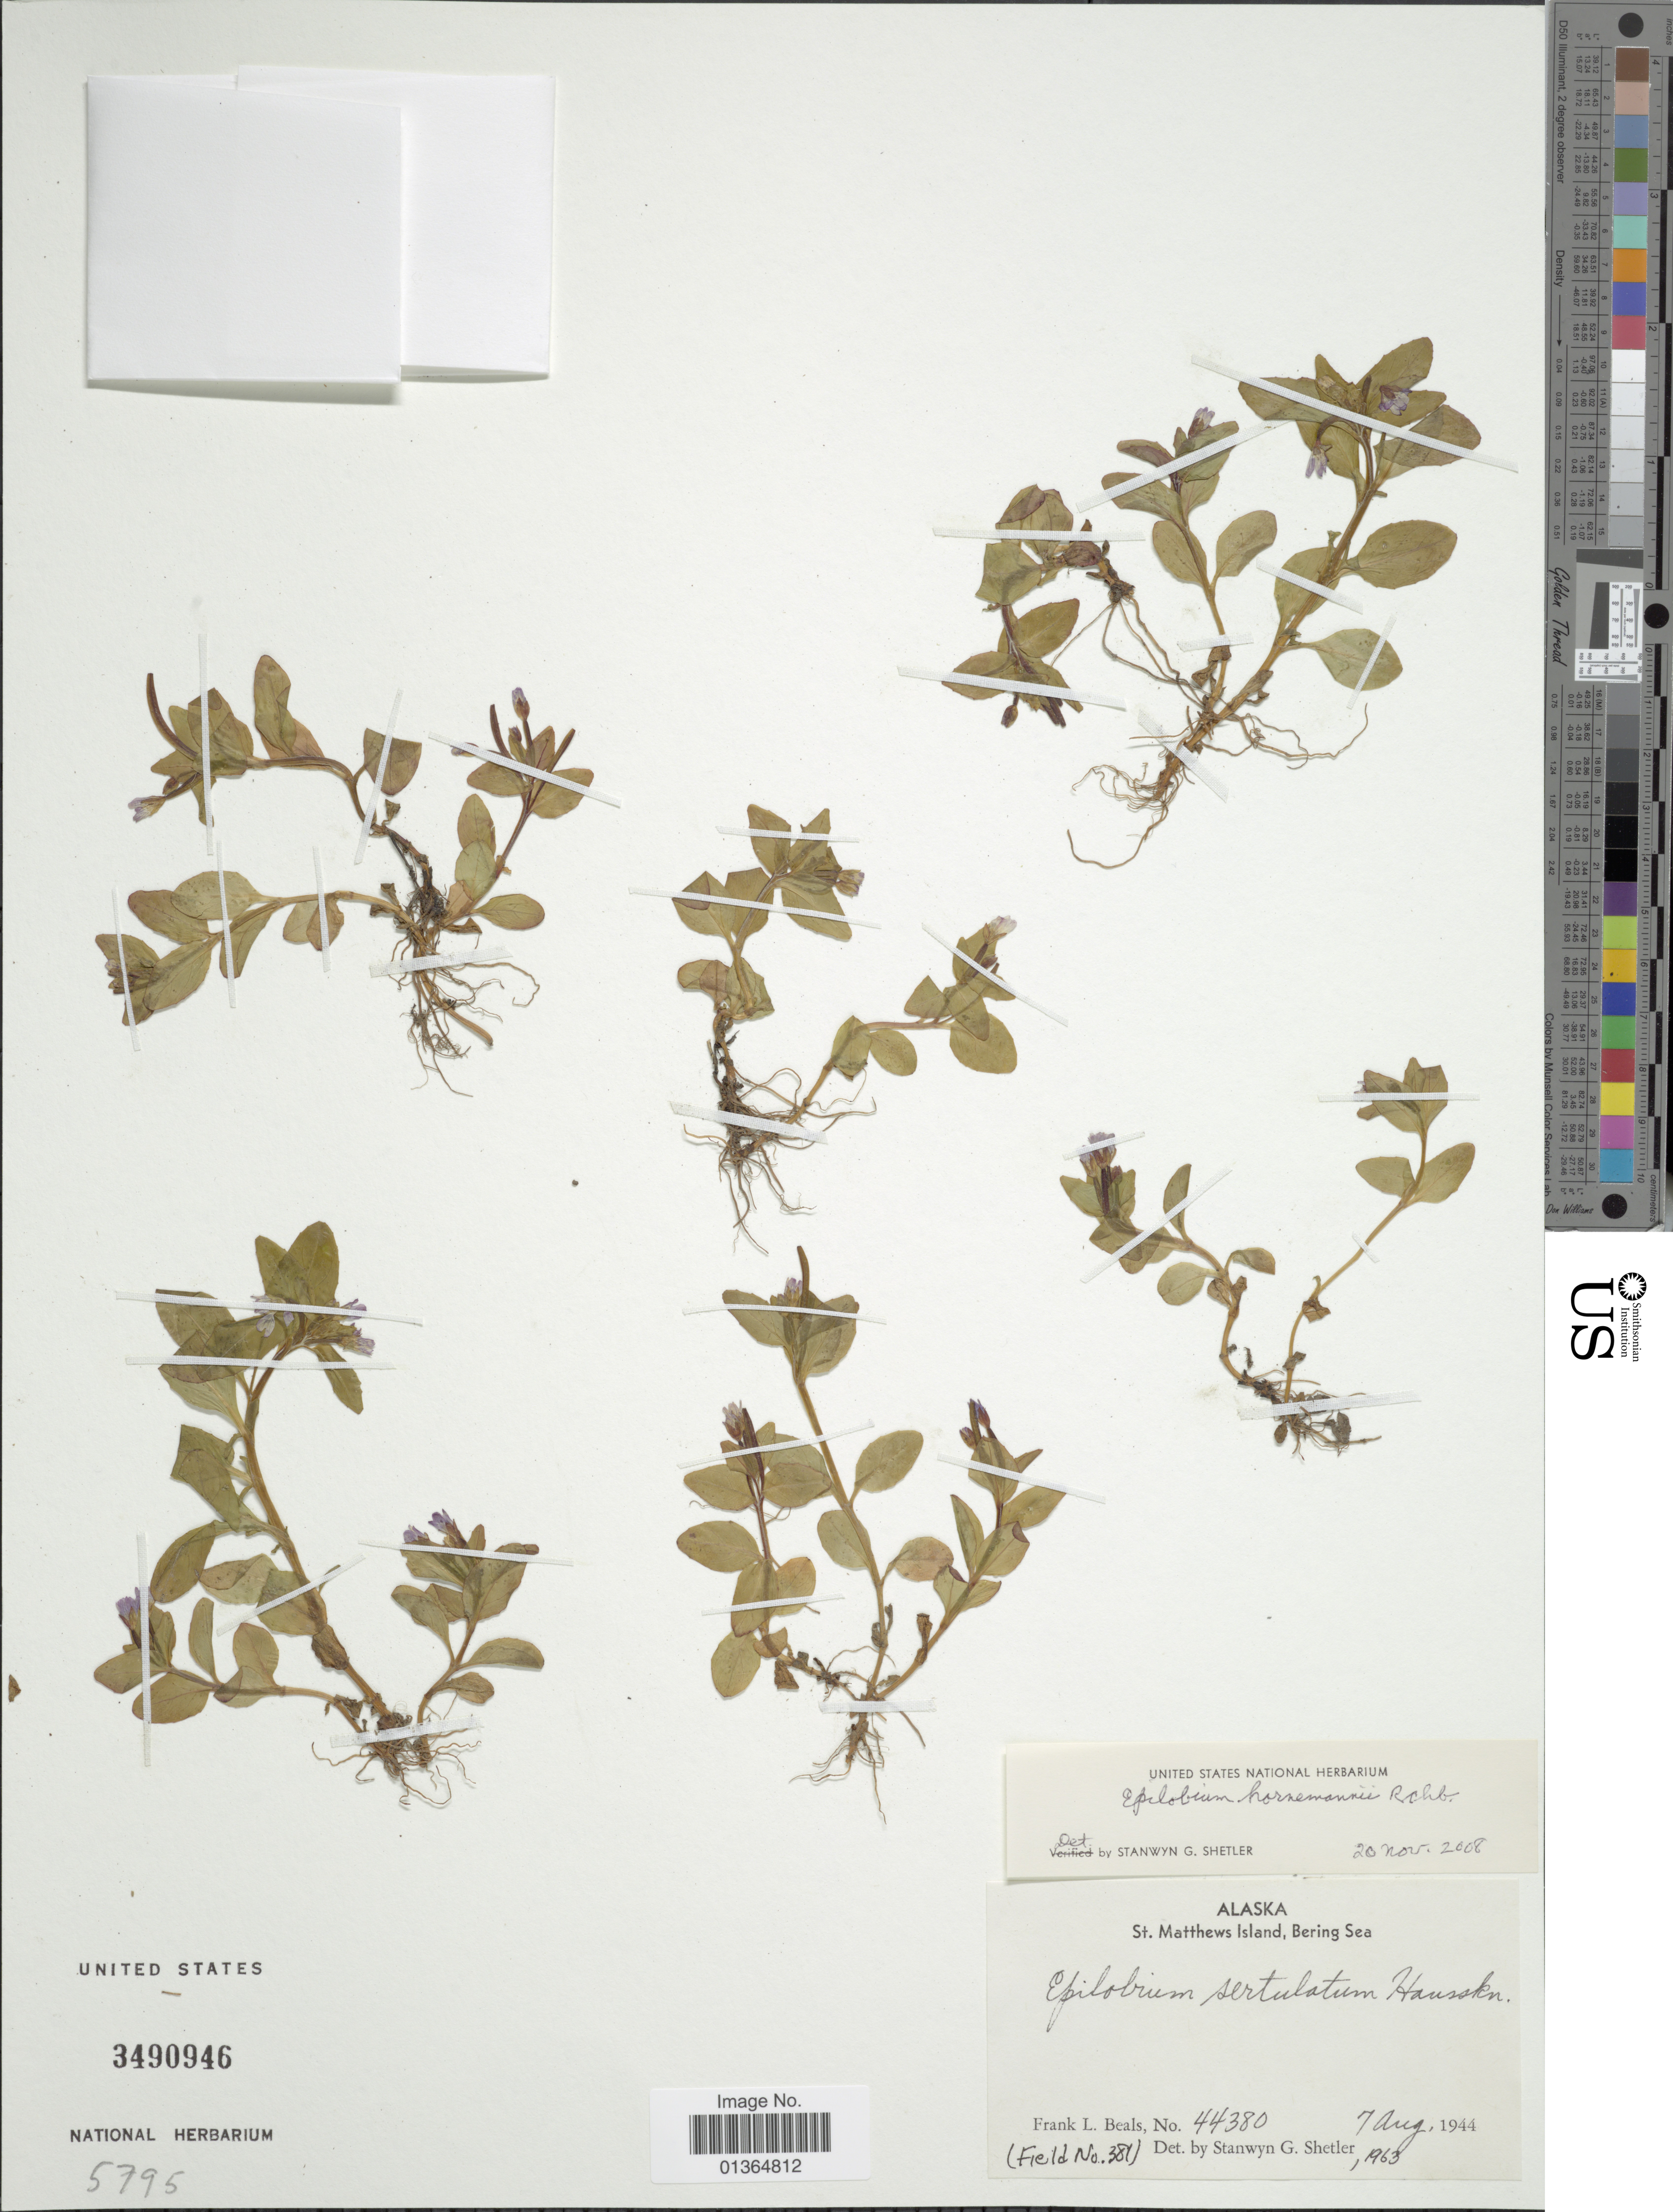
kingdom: Plantae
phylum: Tracheophyta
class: Magnoliopsida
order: Myrtales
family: Onagraceae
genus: Epilobium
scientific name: Epilobium hornemannii subsp. behringianum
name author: (Hausskn.) Hoch & P.H. Raven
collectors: F. Beals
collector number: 44380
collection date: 1944-08-07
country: United States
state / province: Alaska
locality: St. Matthews Island, Bering Sea.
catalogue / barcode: US 3490946